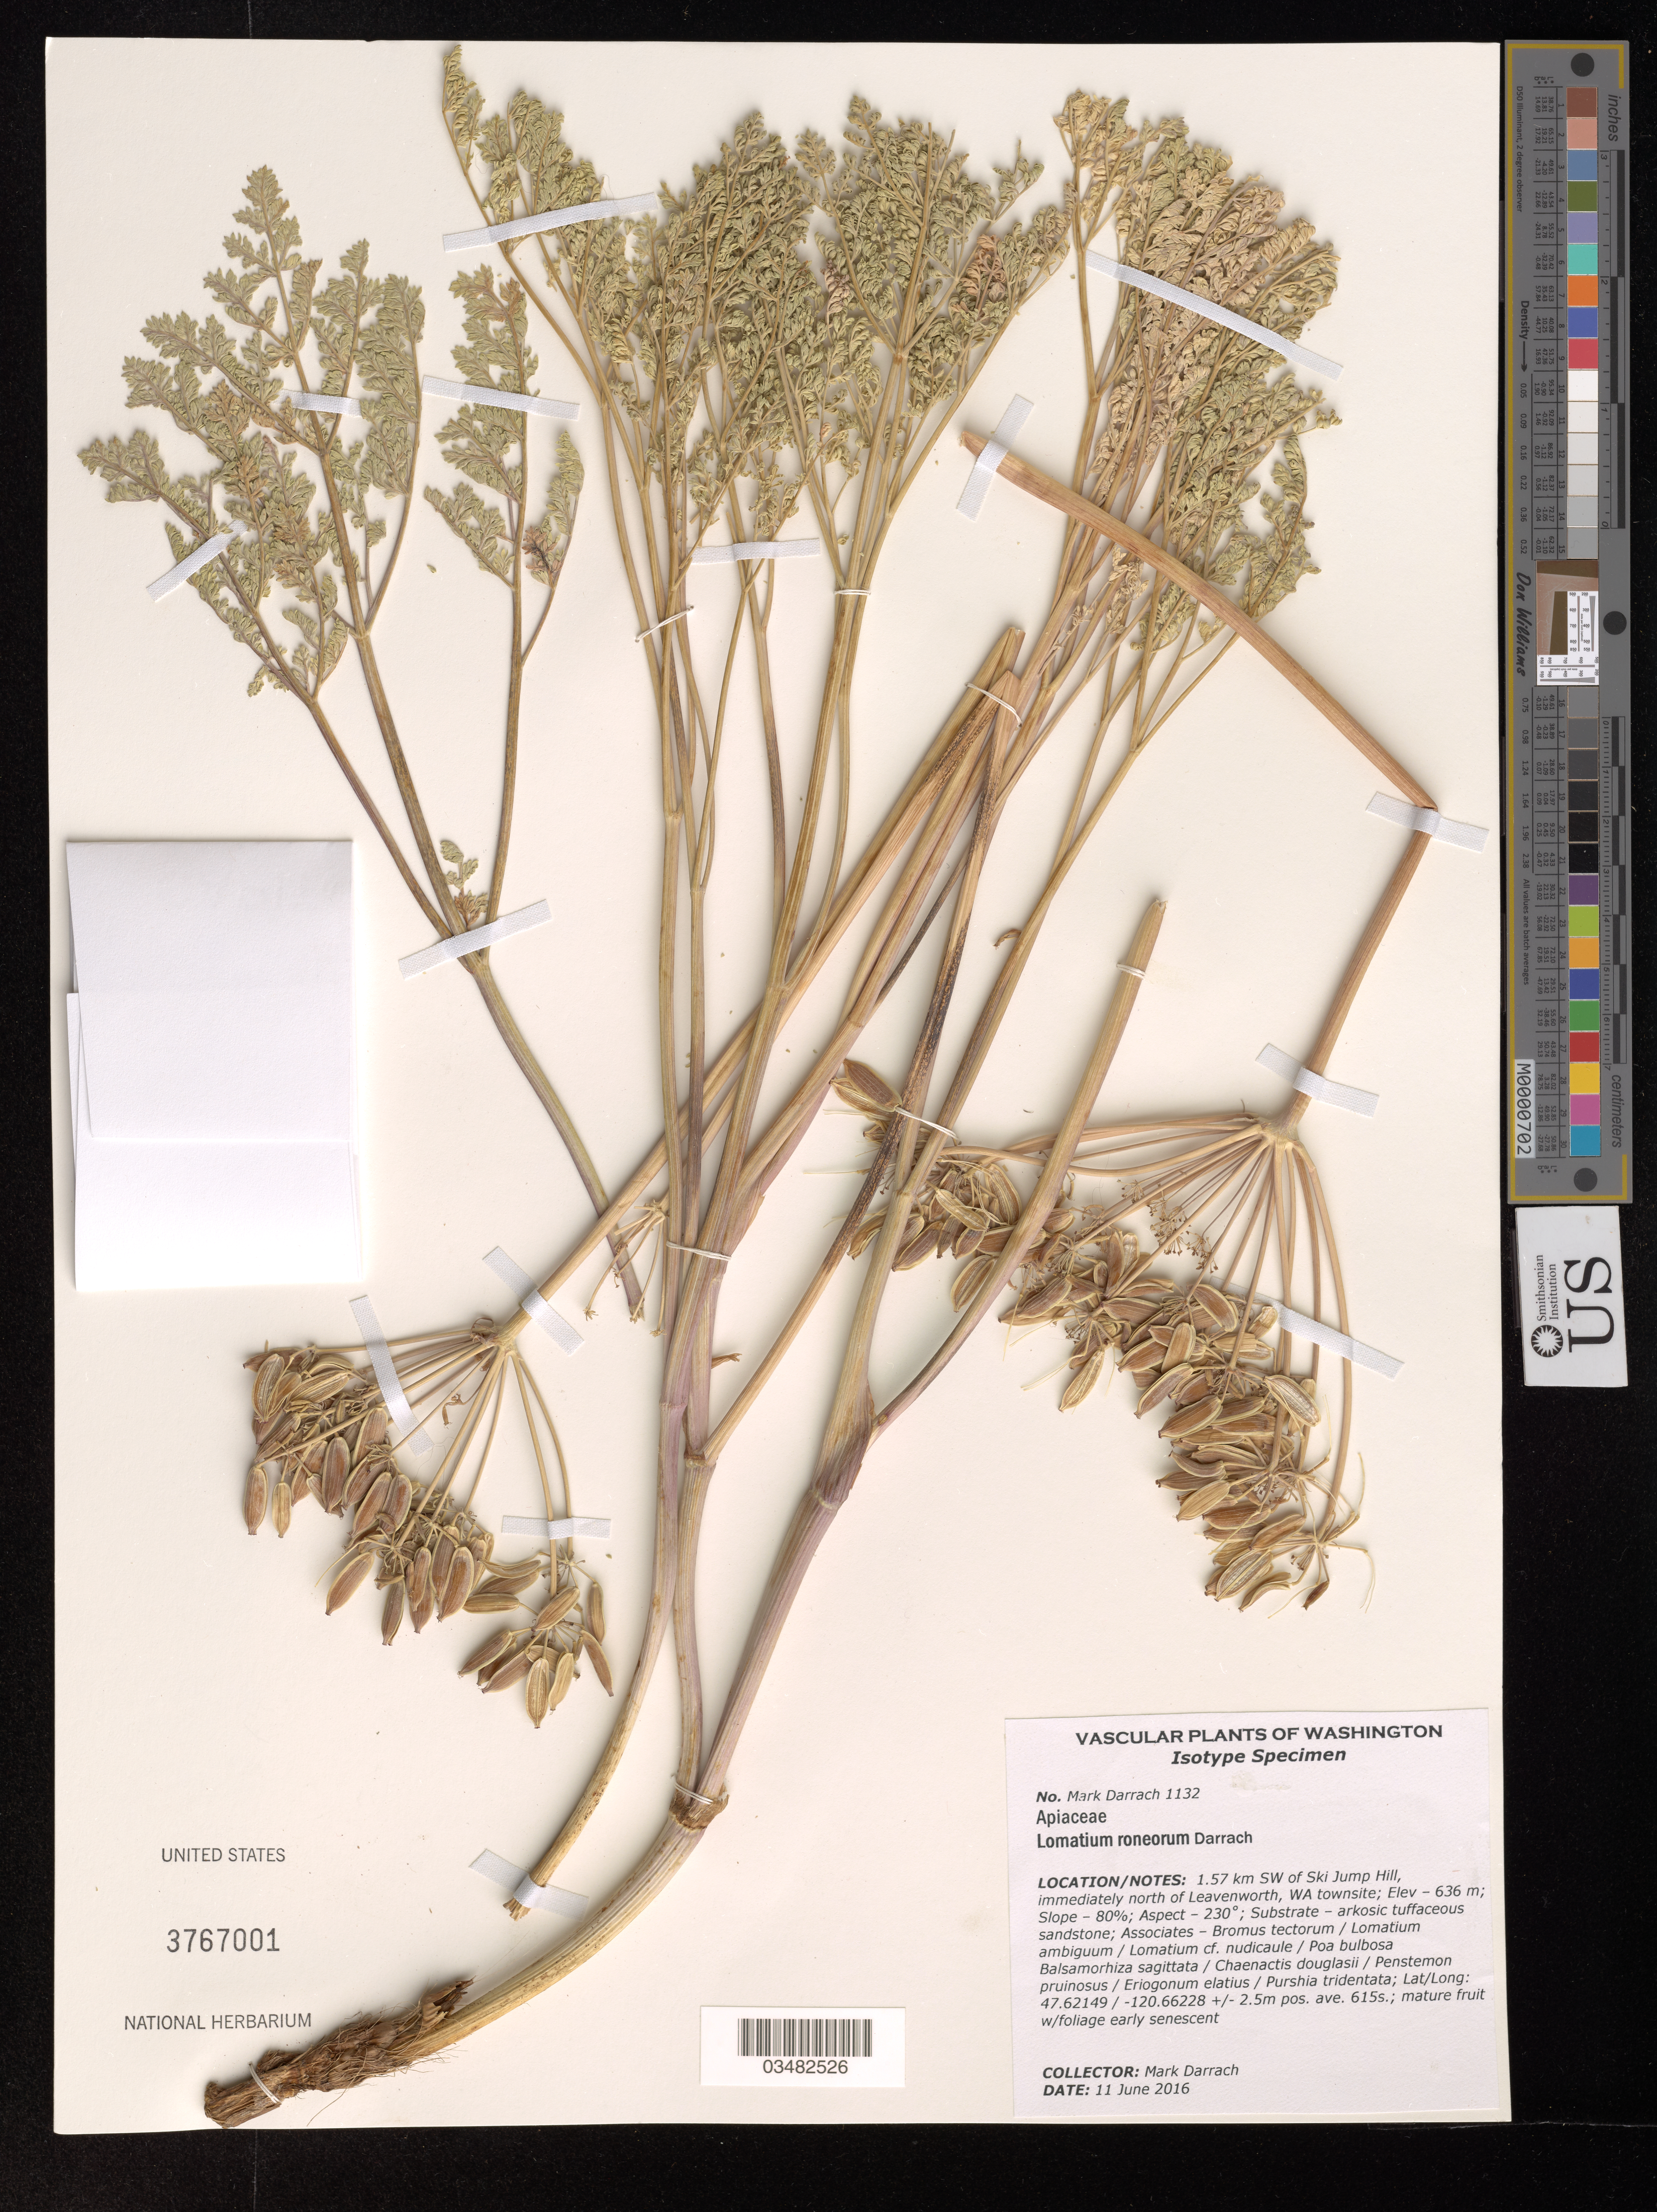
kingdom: Plantae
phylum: Tracheophyta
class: Magnoliopsida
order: Apiales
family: Apiaceae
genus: Lomatium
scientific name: Lomatium roneorum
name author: Darrach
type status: Isotype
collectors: M. E. Darrach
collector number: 1132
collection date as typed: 11 June 2016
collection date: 2016-06-11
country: United States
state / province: Washington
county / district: Chelan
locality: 1.57 km SW of SKi Jump Hill, immediately N of Leavenworth, WA townsite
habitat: arkosic tuffaceous sandstone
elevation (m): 636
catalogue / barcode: US 3767001